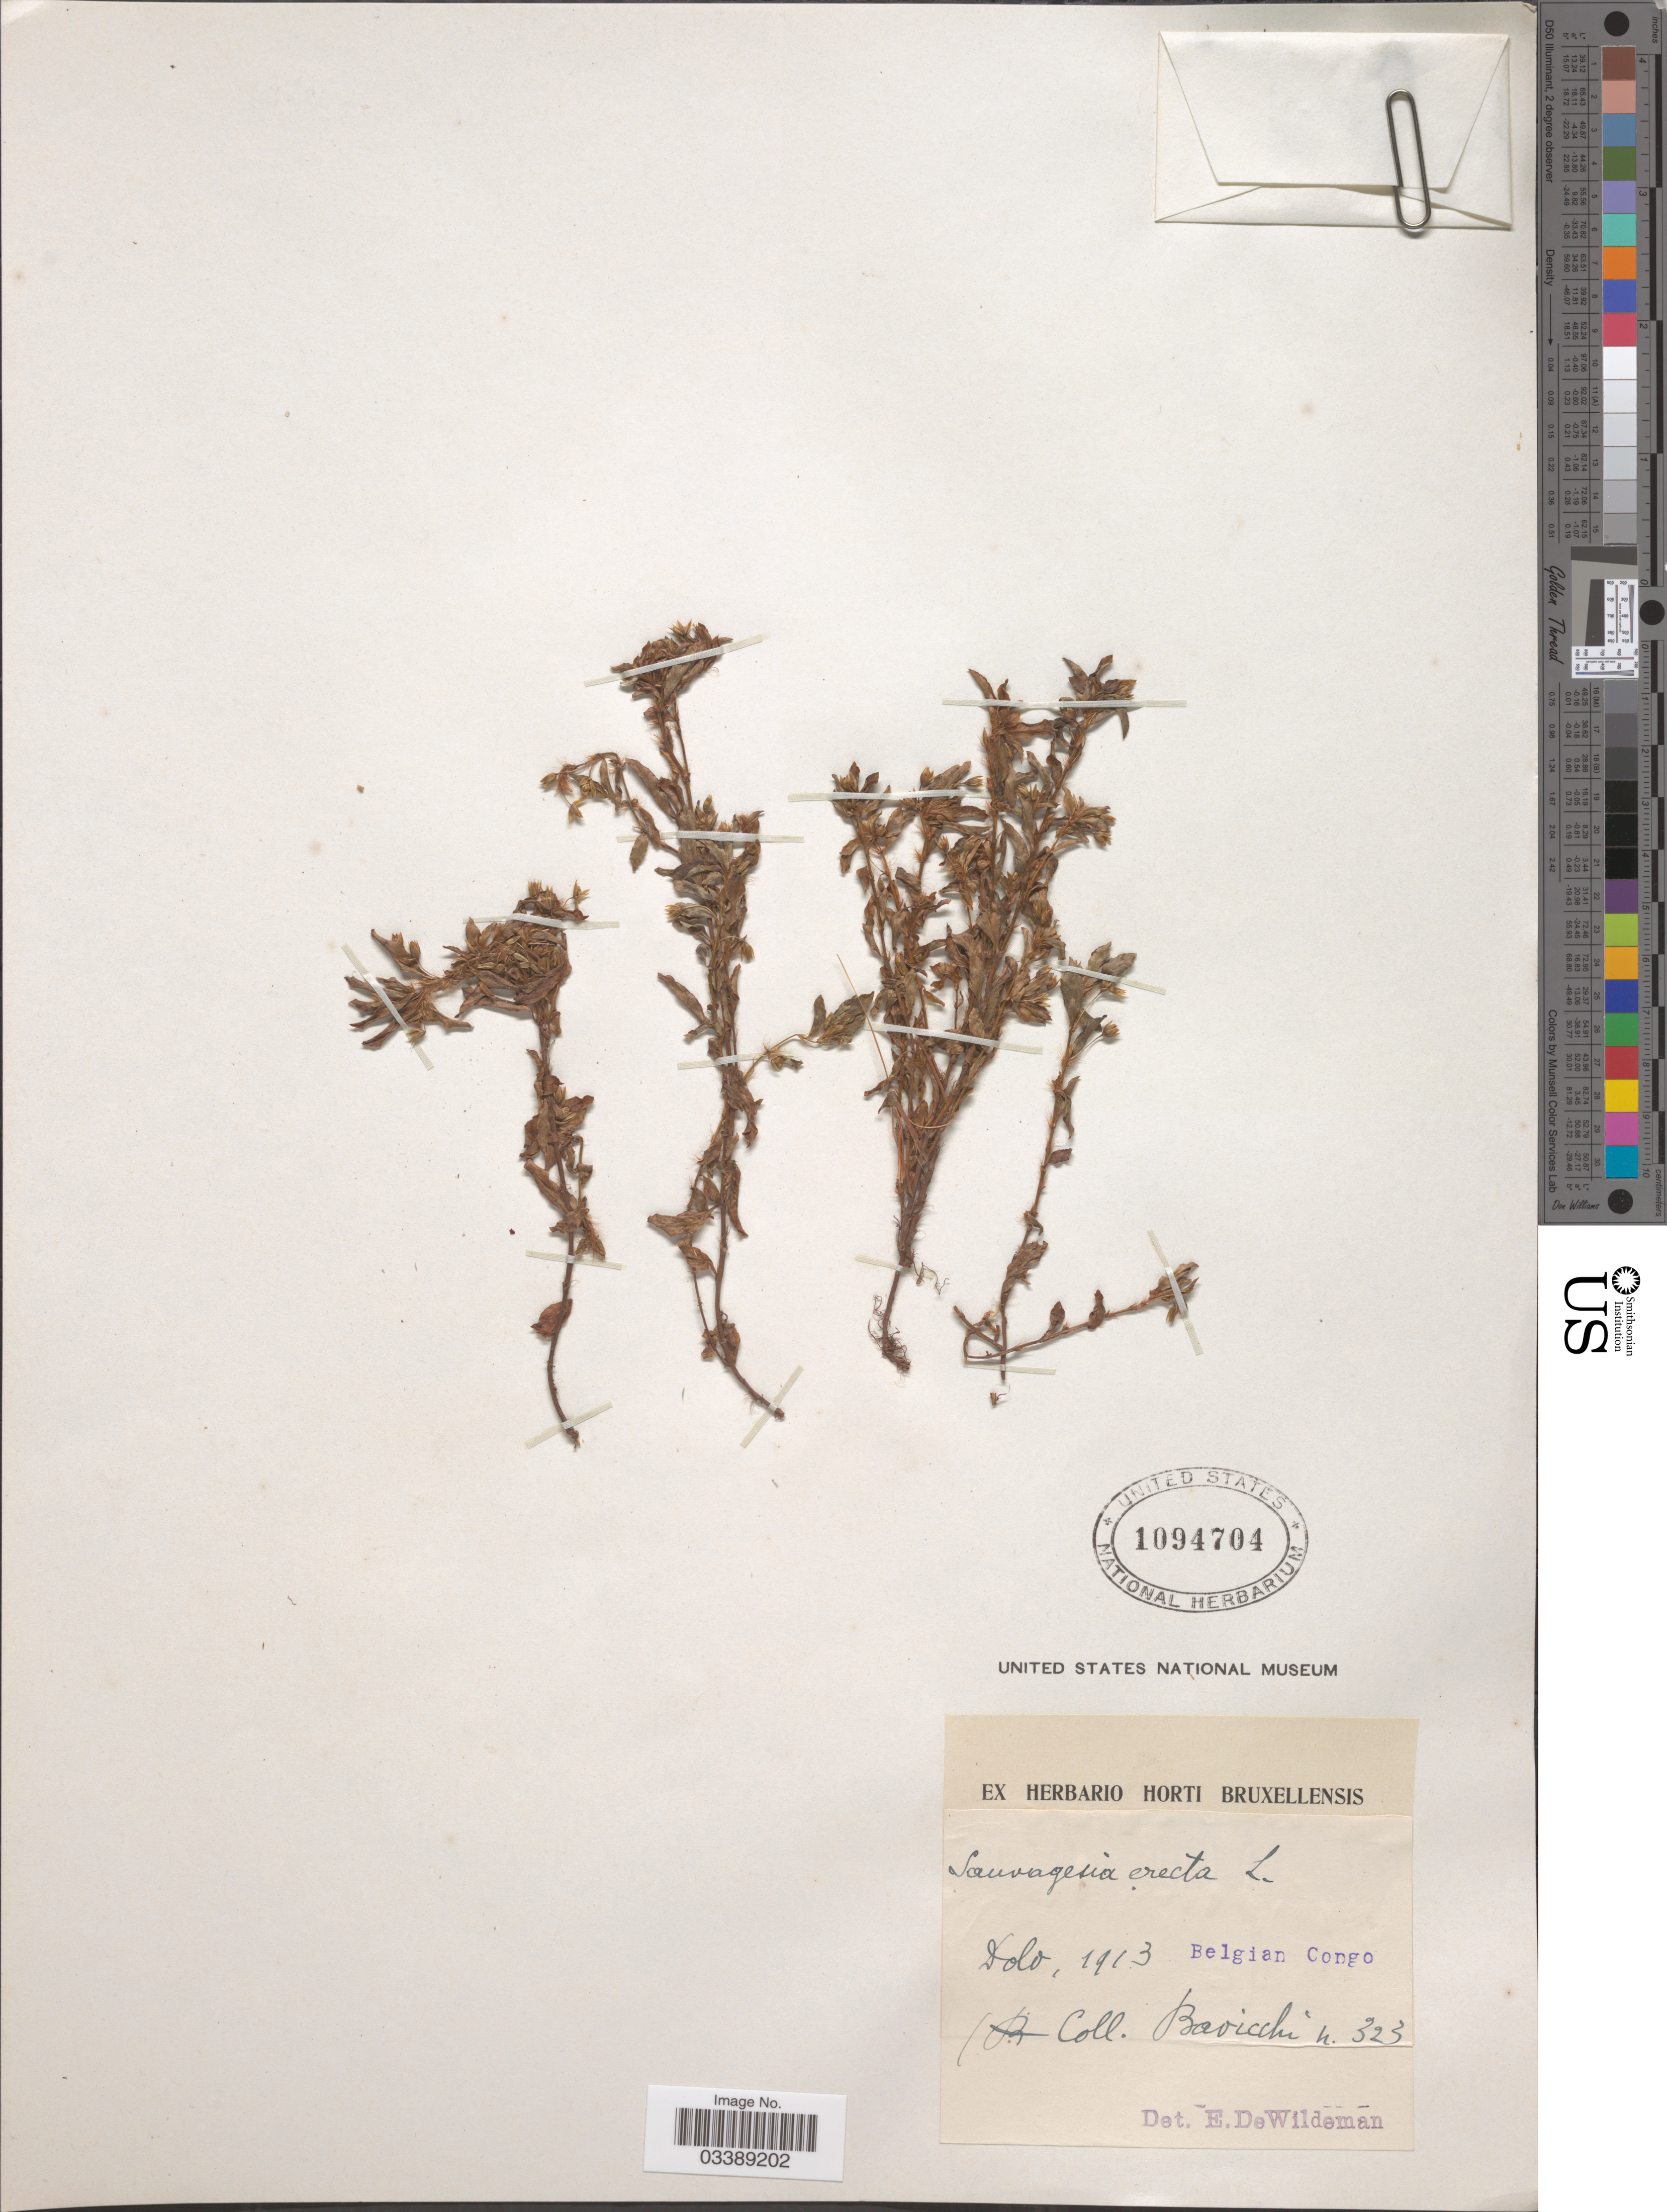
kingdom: Plantae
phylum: Tracheophyta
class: Magnoliopsida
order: Malpighiales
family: Ochnaceae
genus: Sauvagesia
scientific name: Sauvagesia erecta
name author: L.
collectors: Bavicchi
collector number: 323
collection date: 1913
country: Congo, Democratic Republic of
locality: Dolo, Belgian Congo.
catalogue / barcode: US 1094704